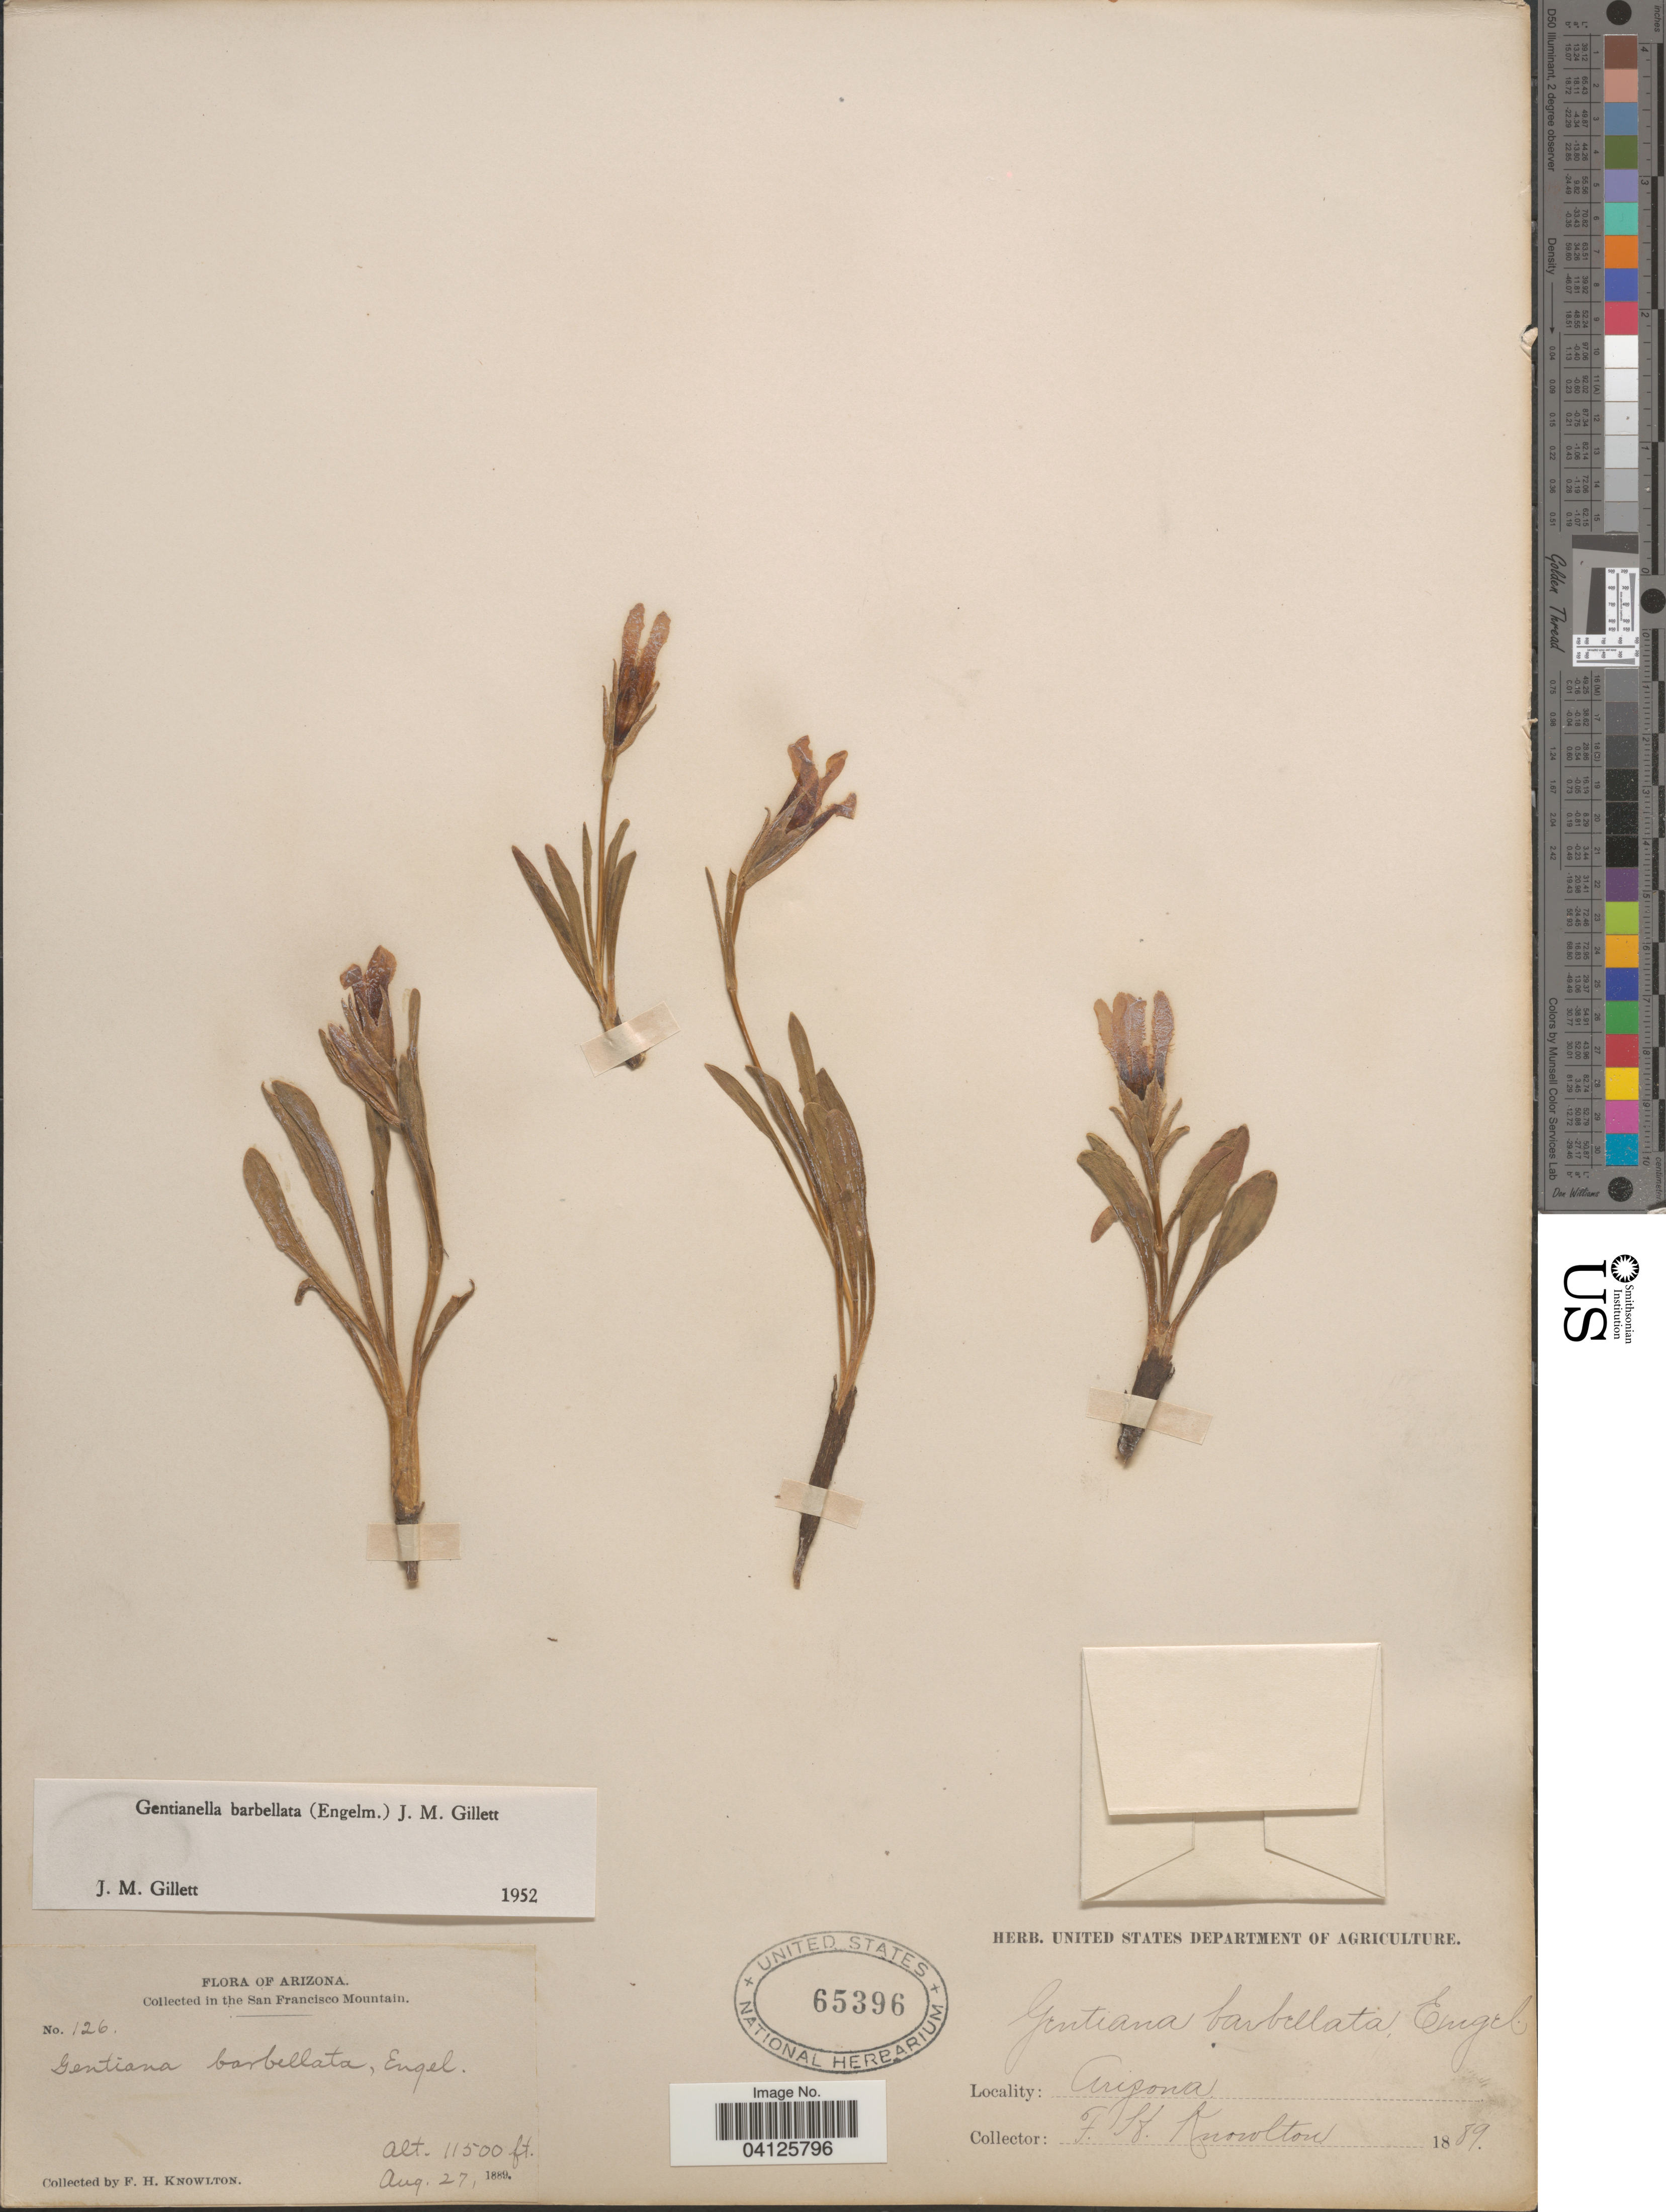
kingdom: Plantae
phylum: Tracheophyta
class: Magnoliopsida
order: Gentianales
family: Gentianaceae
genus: Gentianella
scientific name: Gentianella barbellata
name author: (Engelm.) J.M. Gillett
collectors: F. H. Knowlton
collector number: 126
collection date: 1889-08-27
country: United States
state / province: Arizona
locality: In the San Francisco Mountain.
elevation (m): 3505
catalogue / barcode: US 65396